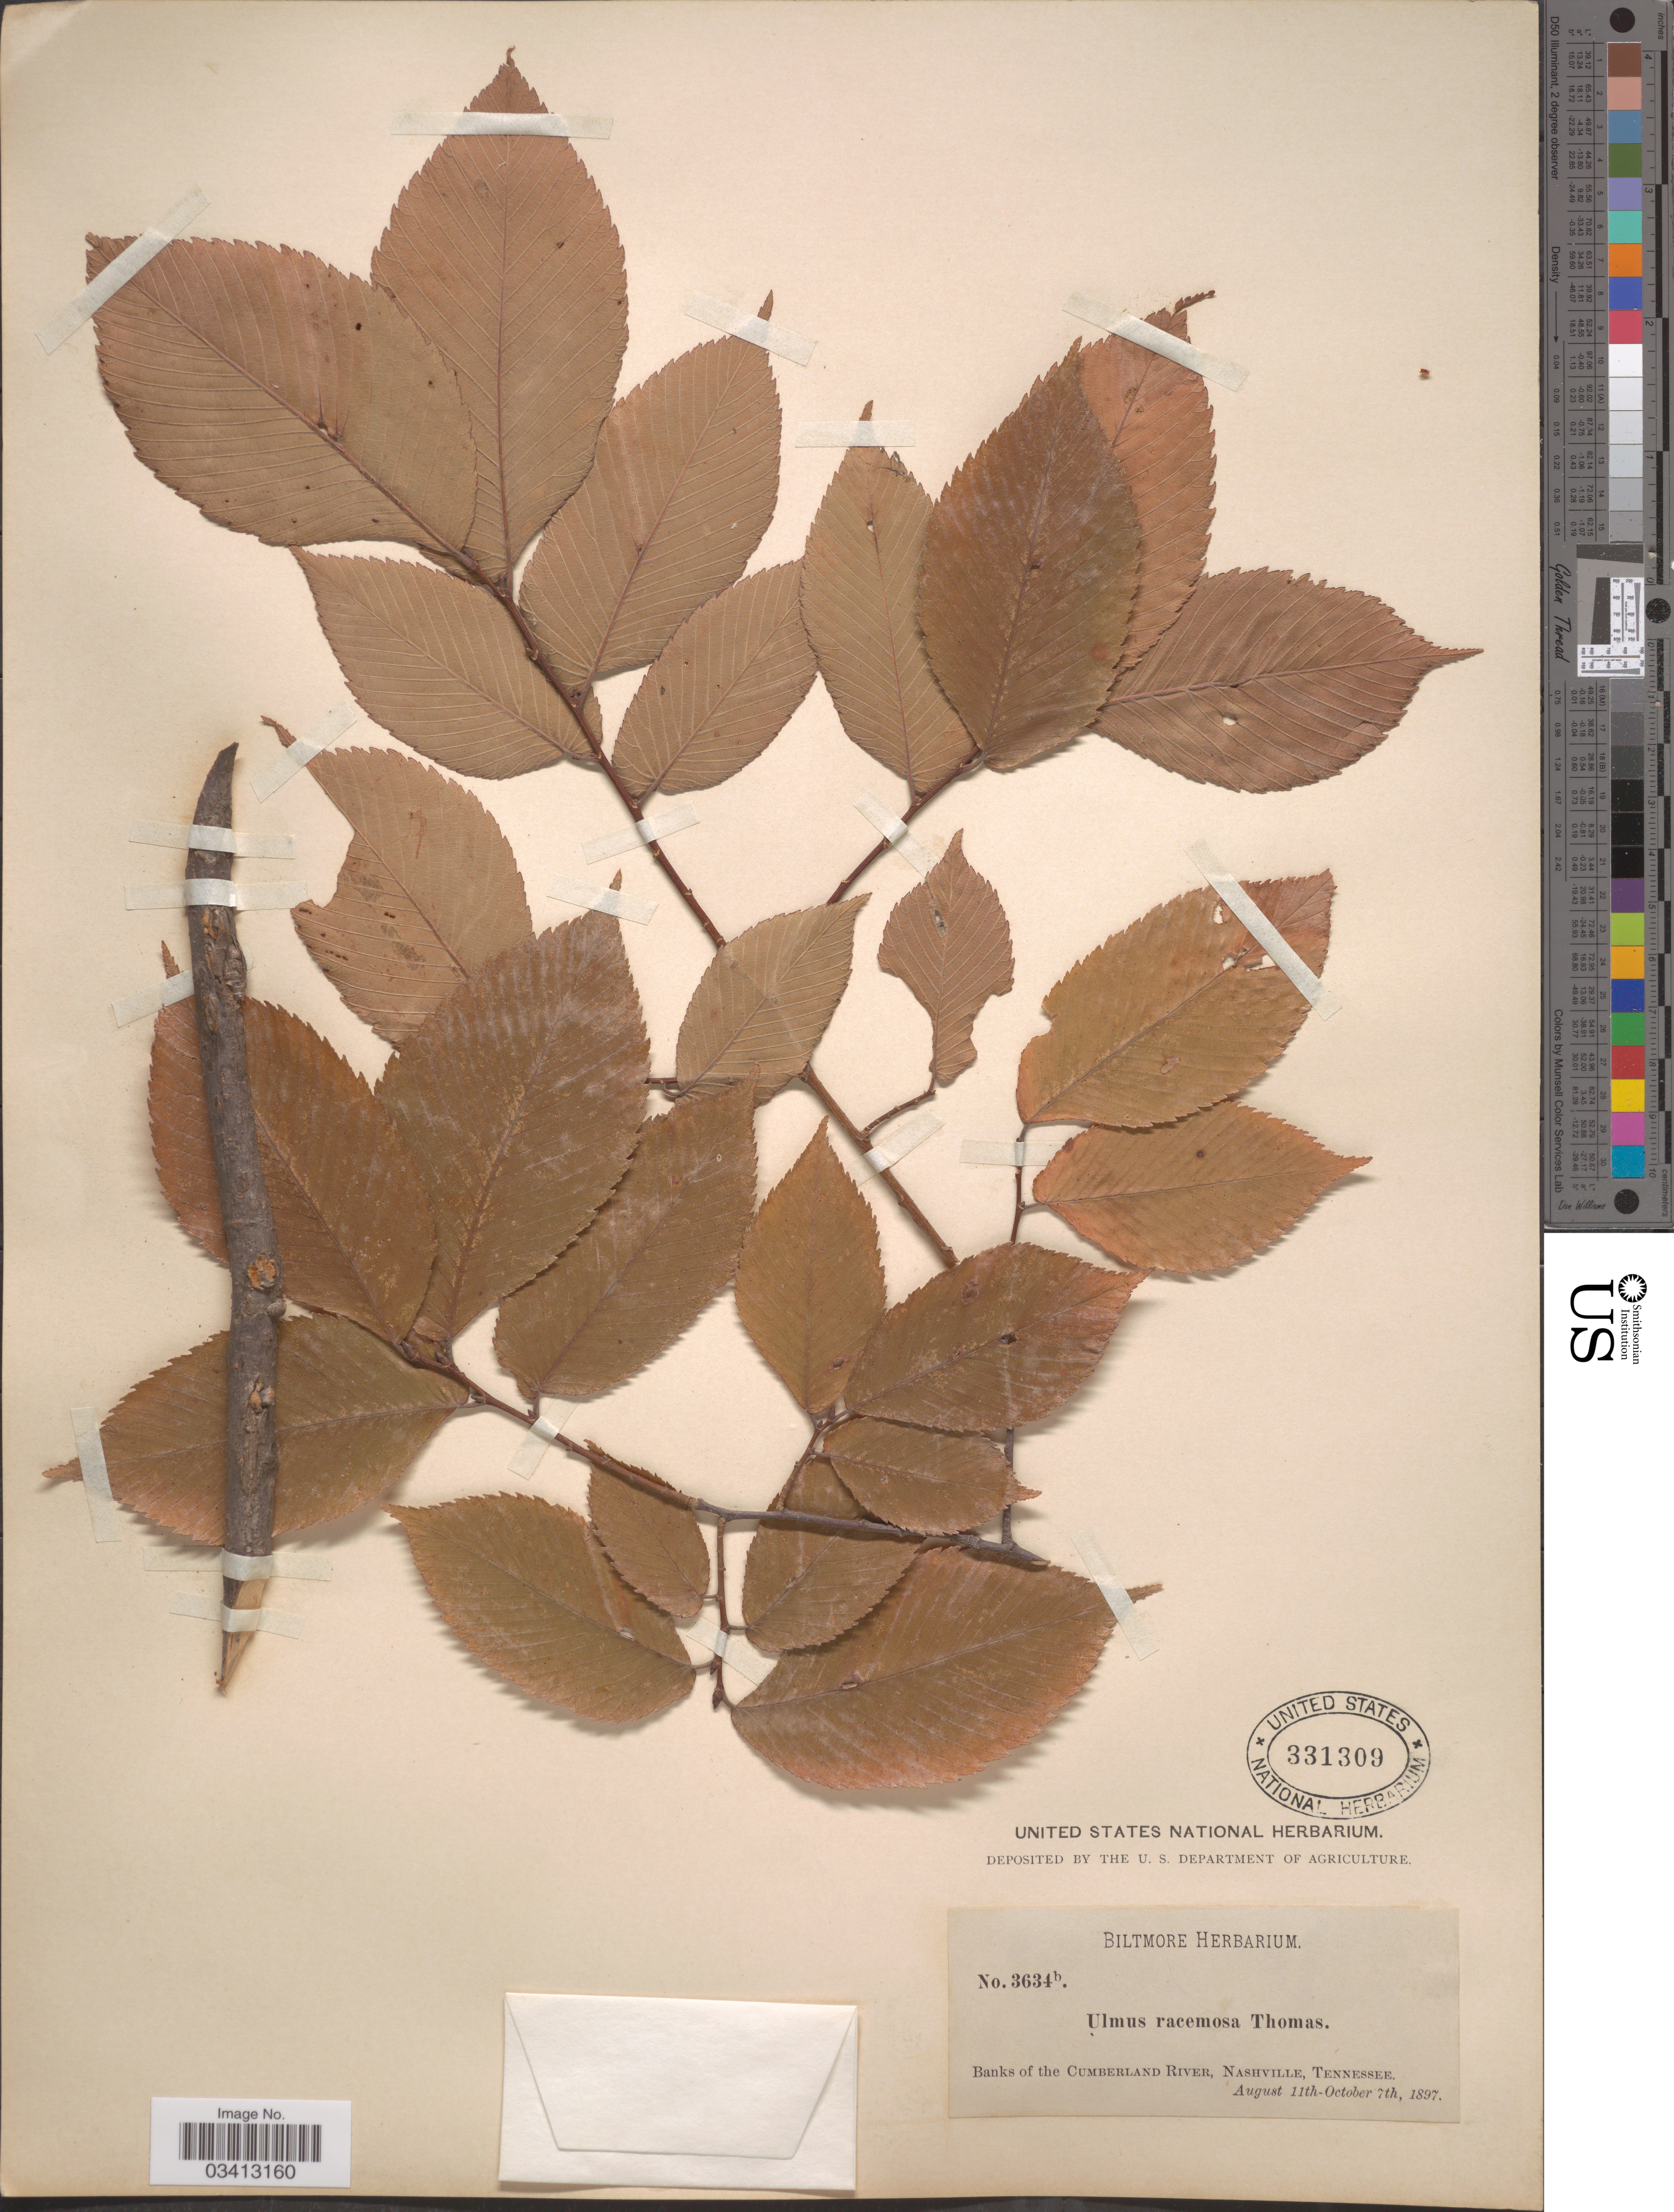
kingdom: Plantae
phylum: Tracheophyta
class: Magnoliopsida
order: Rosales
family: Ulmaceae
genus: Ulmus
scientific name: Ulmus thomasii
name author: Sarg.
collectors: ex herb. Biltmore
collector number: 3634b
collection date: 1897-08-11/1897-10-07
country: United States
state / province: Tennessee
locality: Banks of the Cumberland River, Nashville.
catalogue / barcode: US 331309